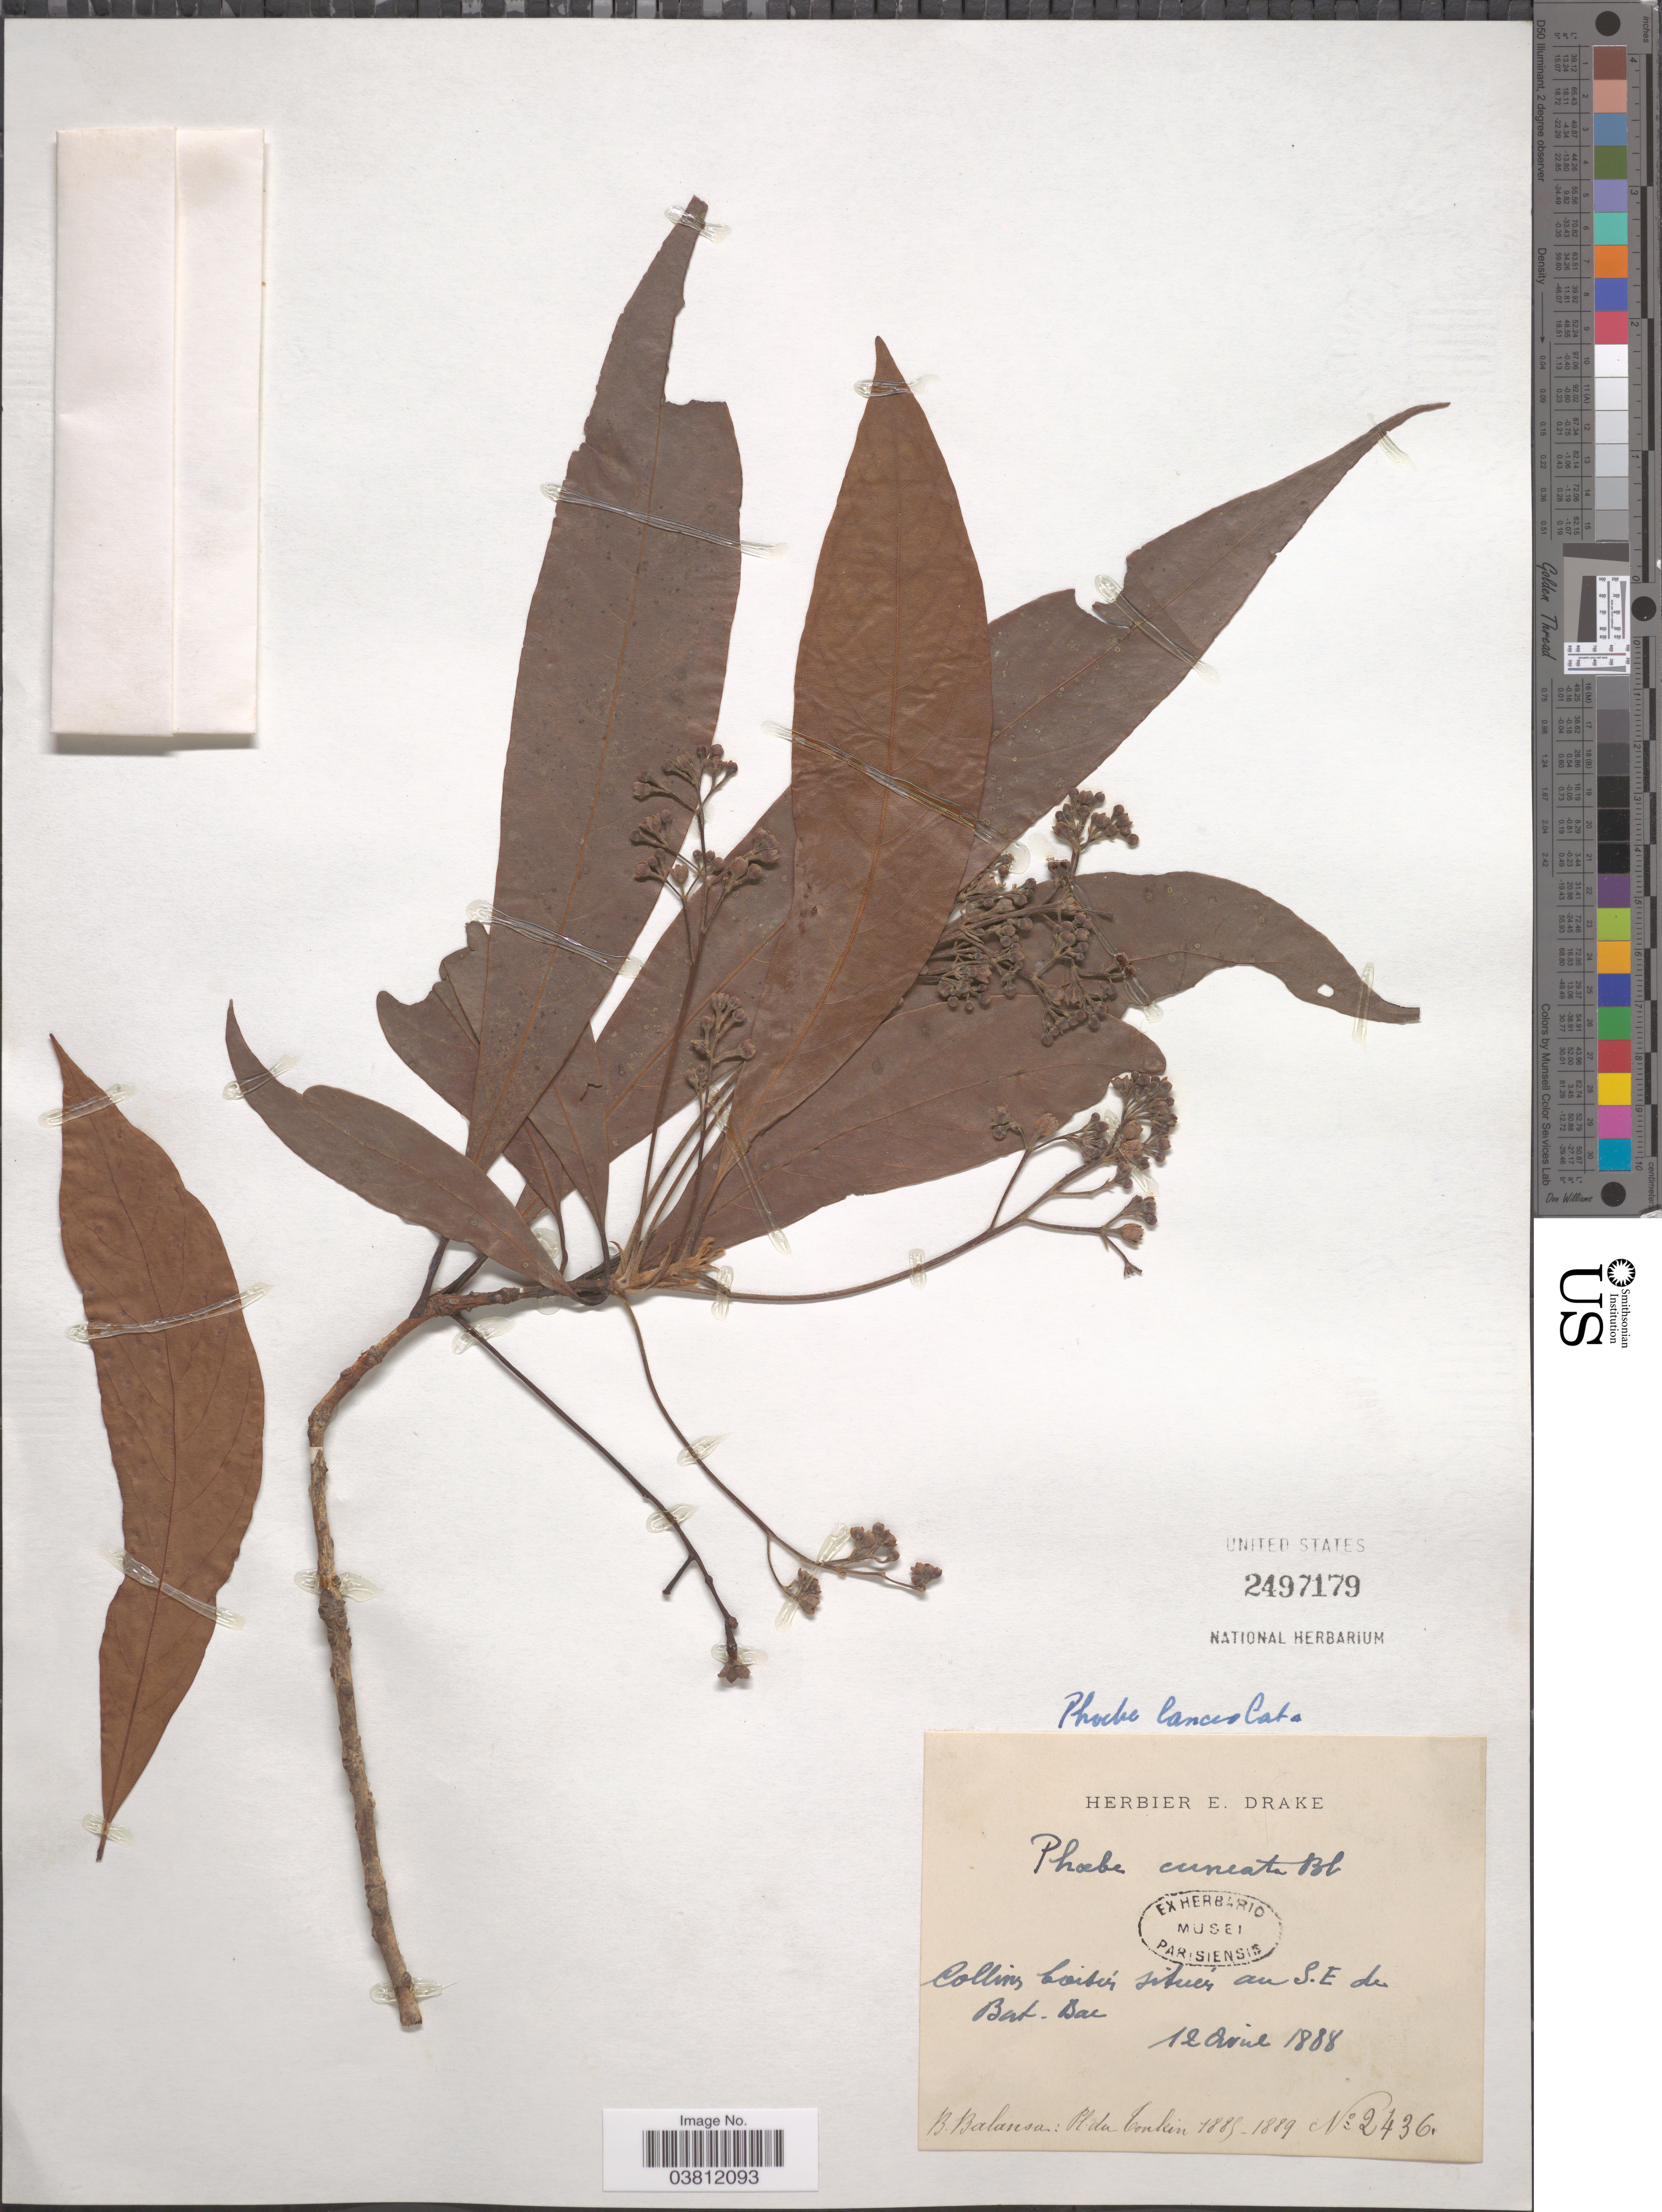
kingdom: Plantae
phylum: Tracheophyta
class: Magnoliopsida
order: Laurales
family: Lauraceae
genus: Phoebe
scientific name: Phoebe lanceolata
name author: Nees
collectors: B. Balansa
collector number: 2436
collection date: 1888-08-12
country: Vietnam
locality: Collines boisier situeu au S.E. du Bat-Bae. [interpreted] Tonkin.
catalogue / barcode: US 2497179